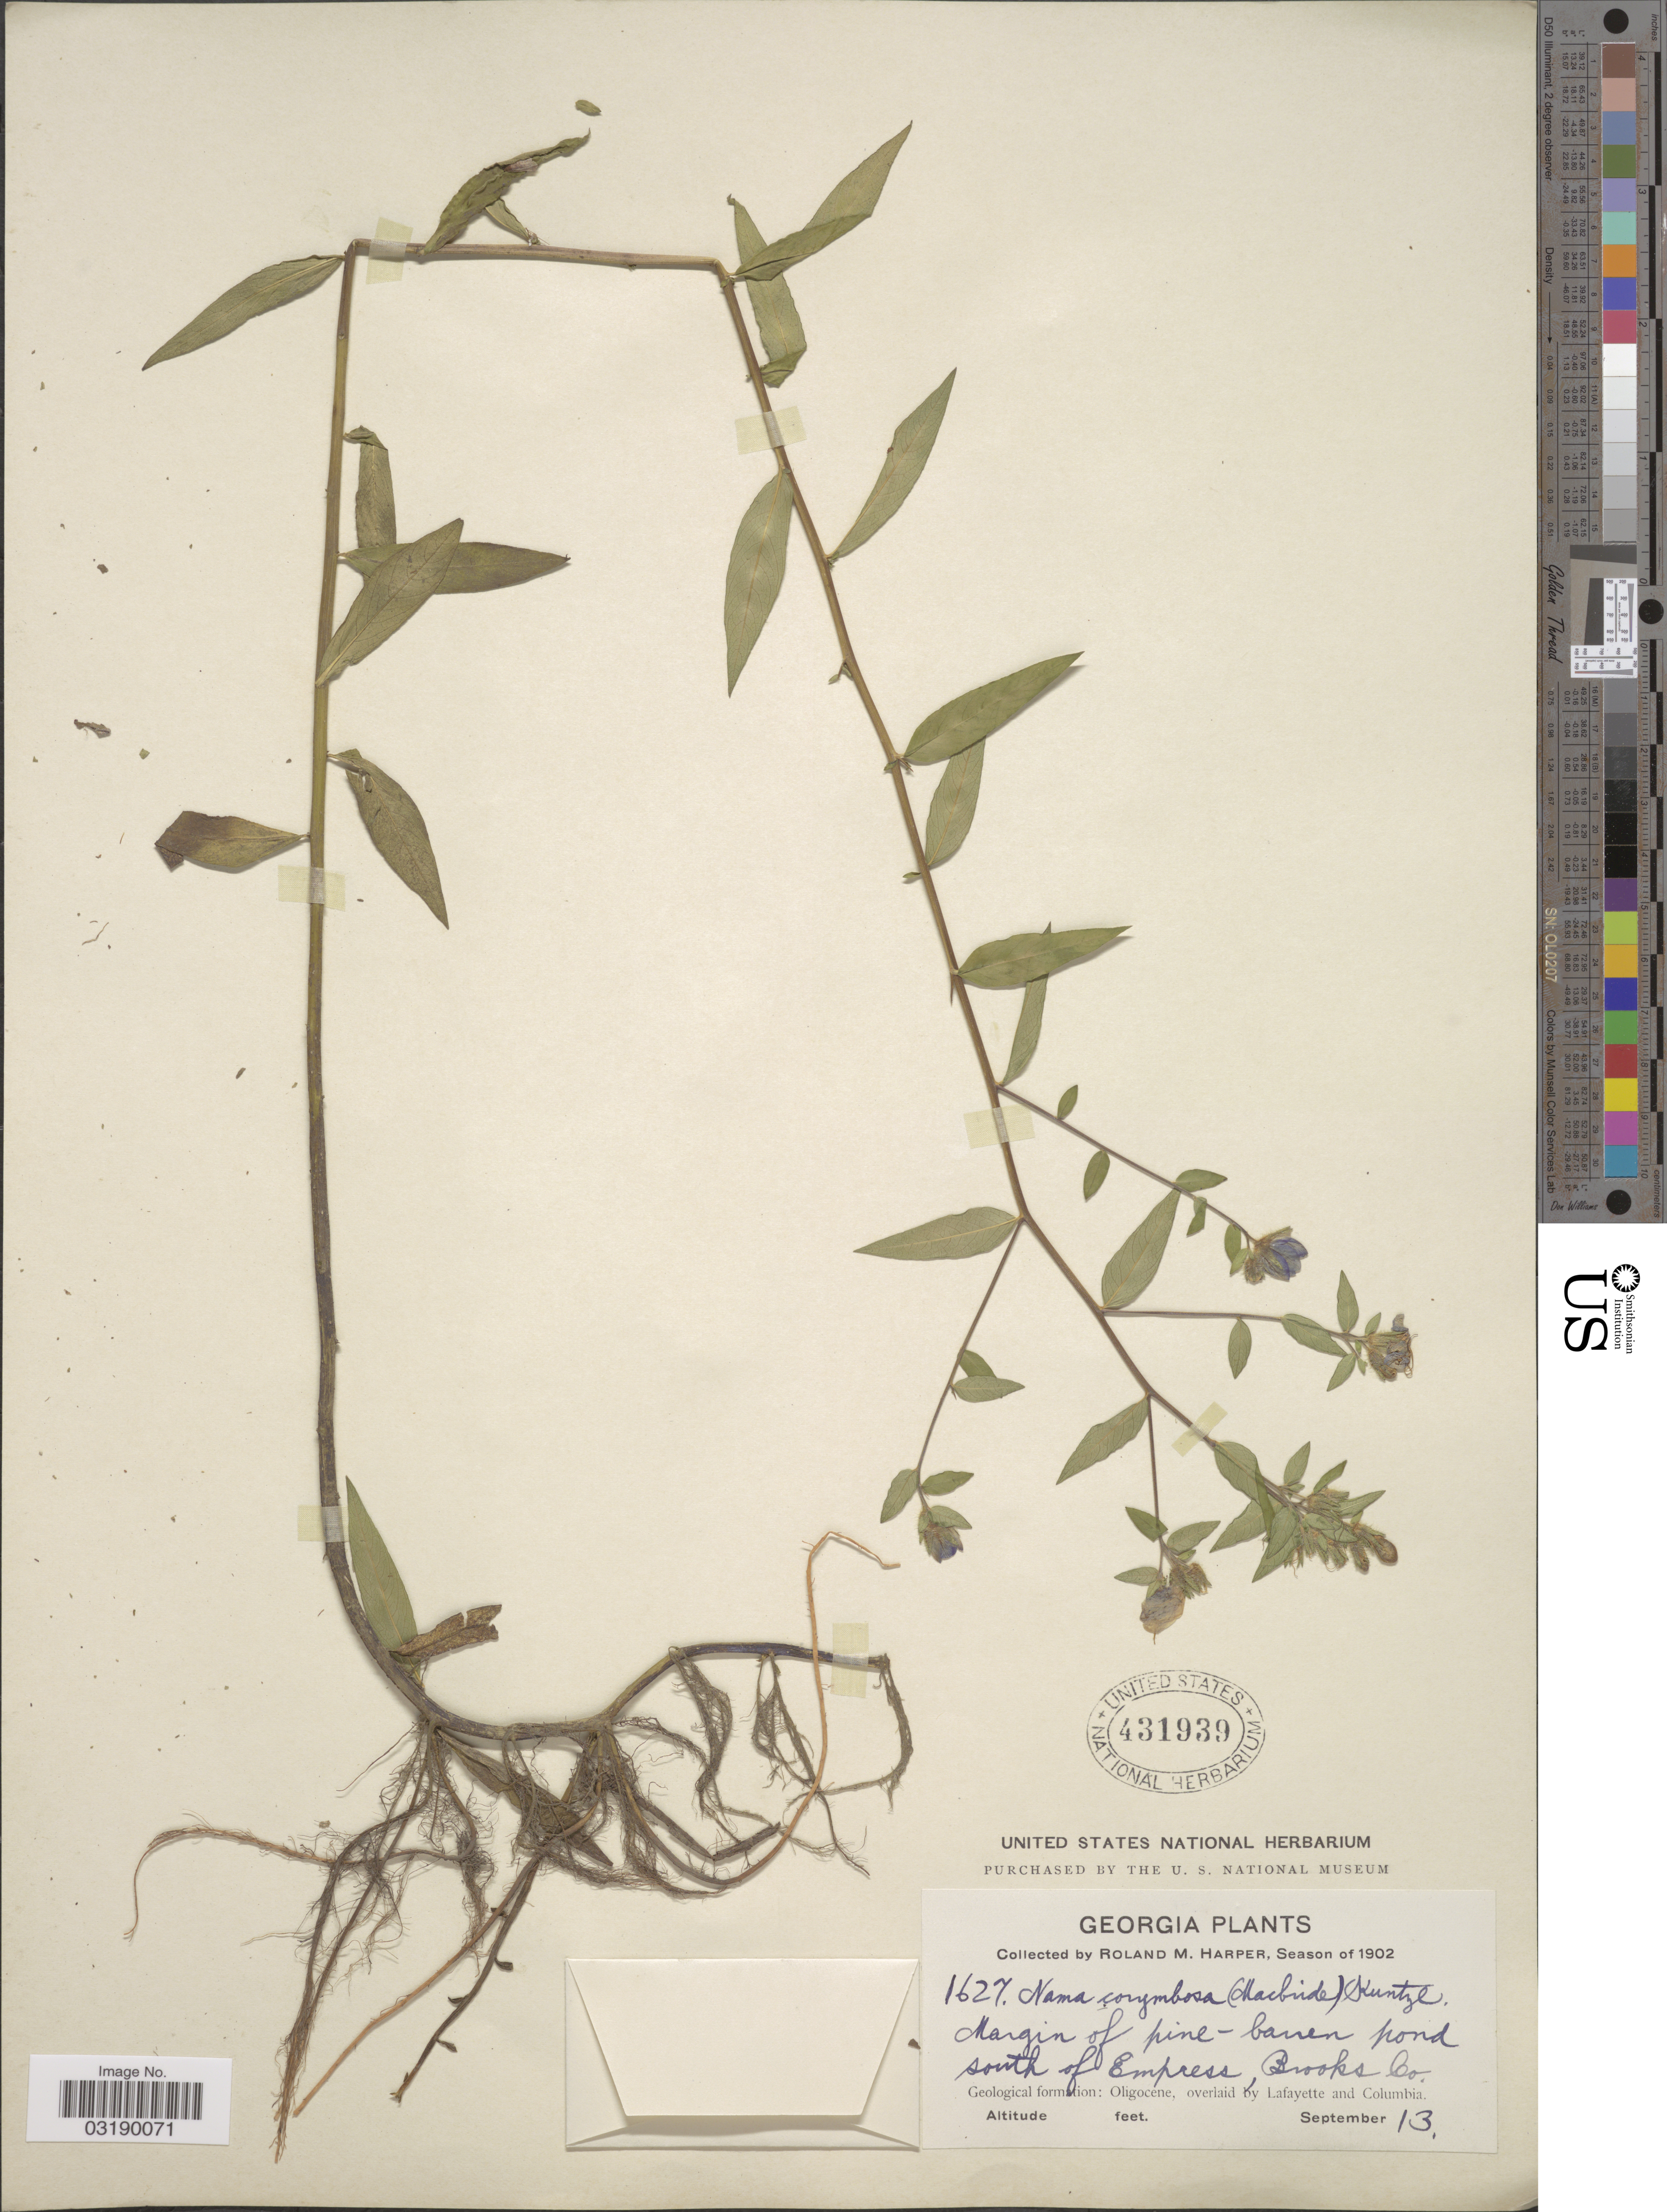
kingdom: Plantae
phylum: Tracheophyta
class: Magnoliopsida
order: Solanales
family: Hydroleaceae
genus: Hydrolea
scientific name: Hydrolea corymbosa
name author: J. Macbr. ex Elliott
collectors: R. M. Harper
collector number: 1627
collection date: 1902-09-13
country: United States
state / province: Georgia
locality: South of Empress, Brooks Co.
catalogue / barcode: US 431939